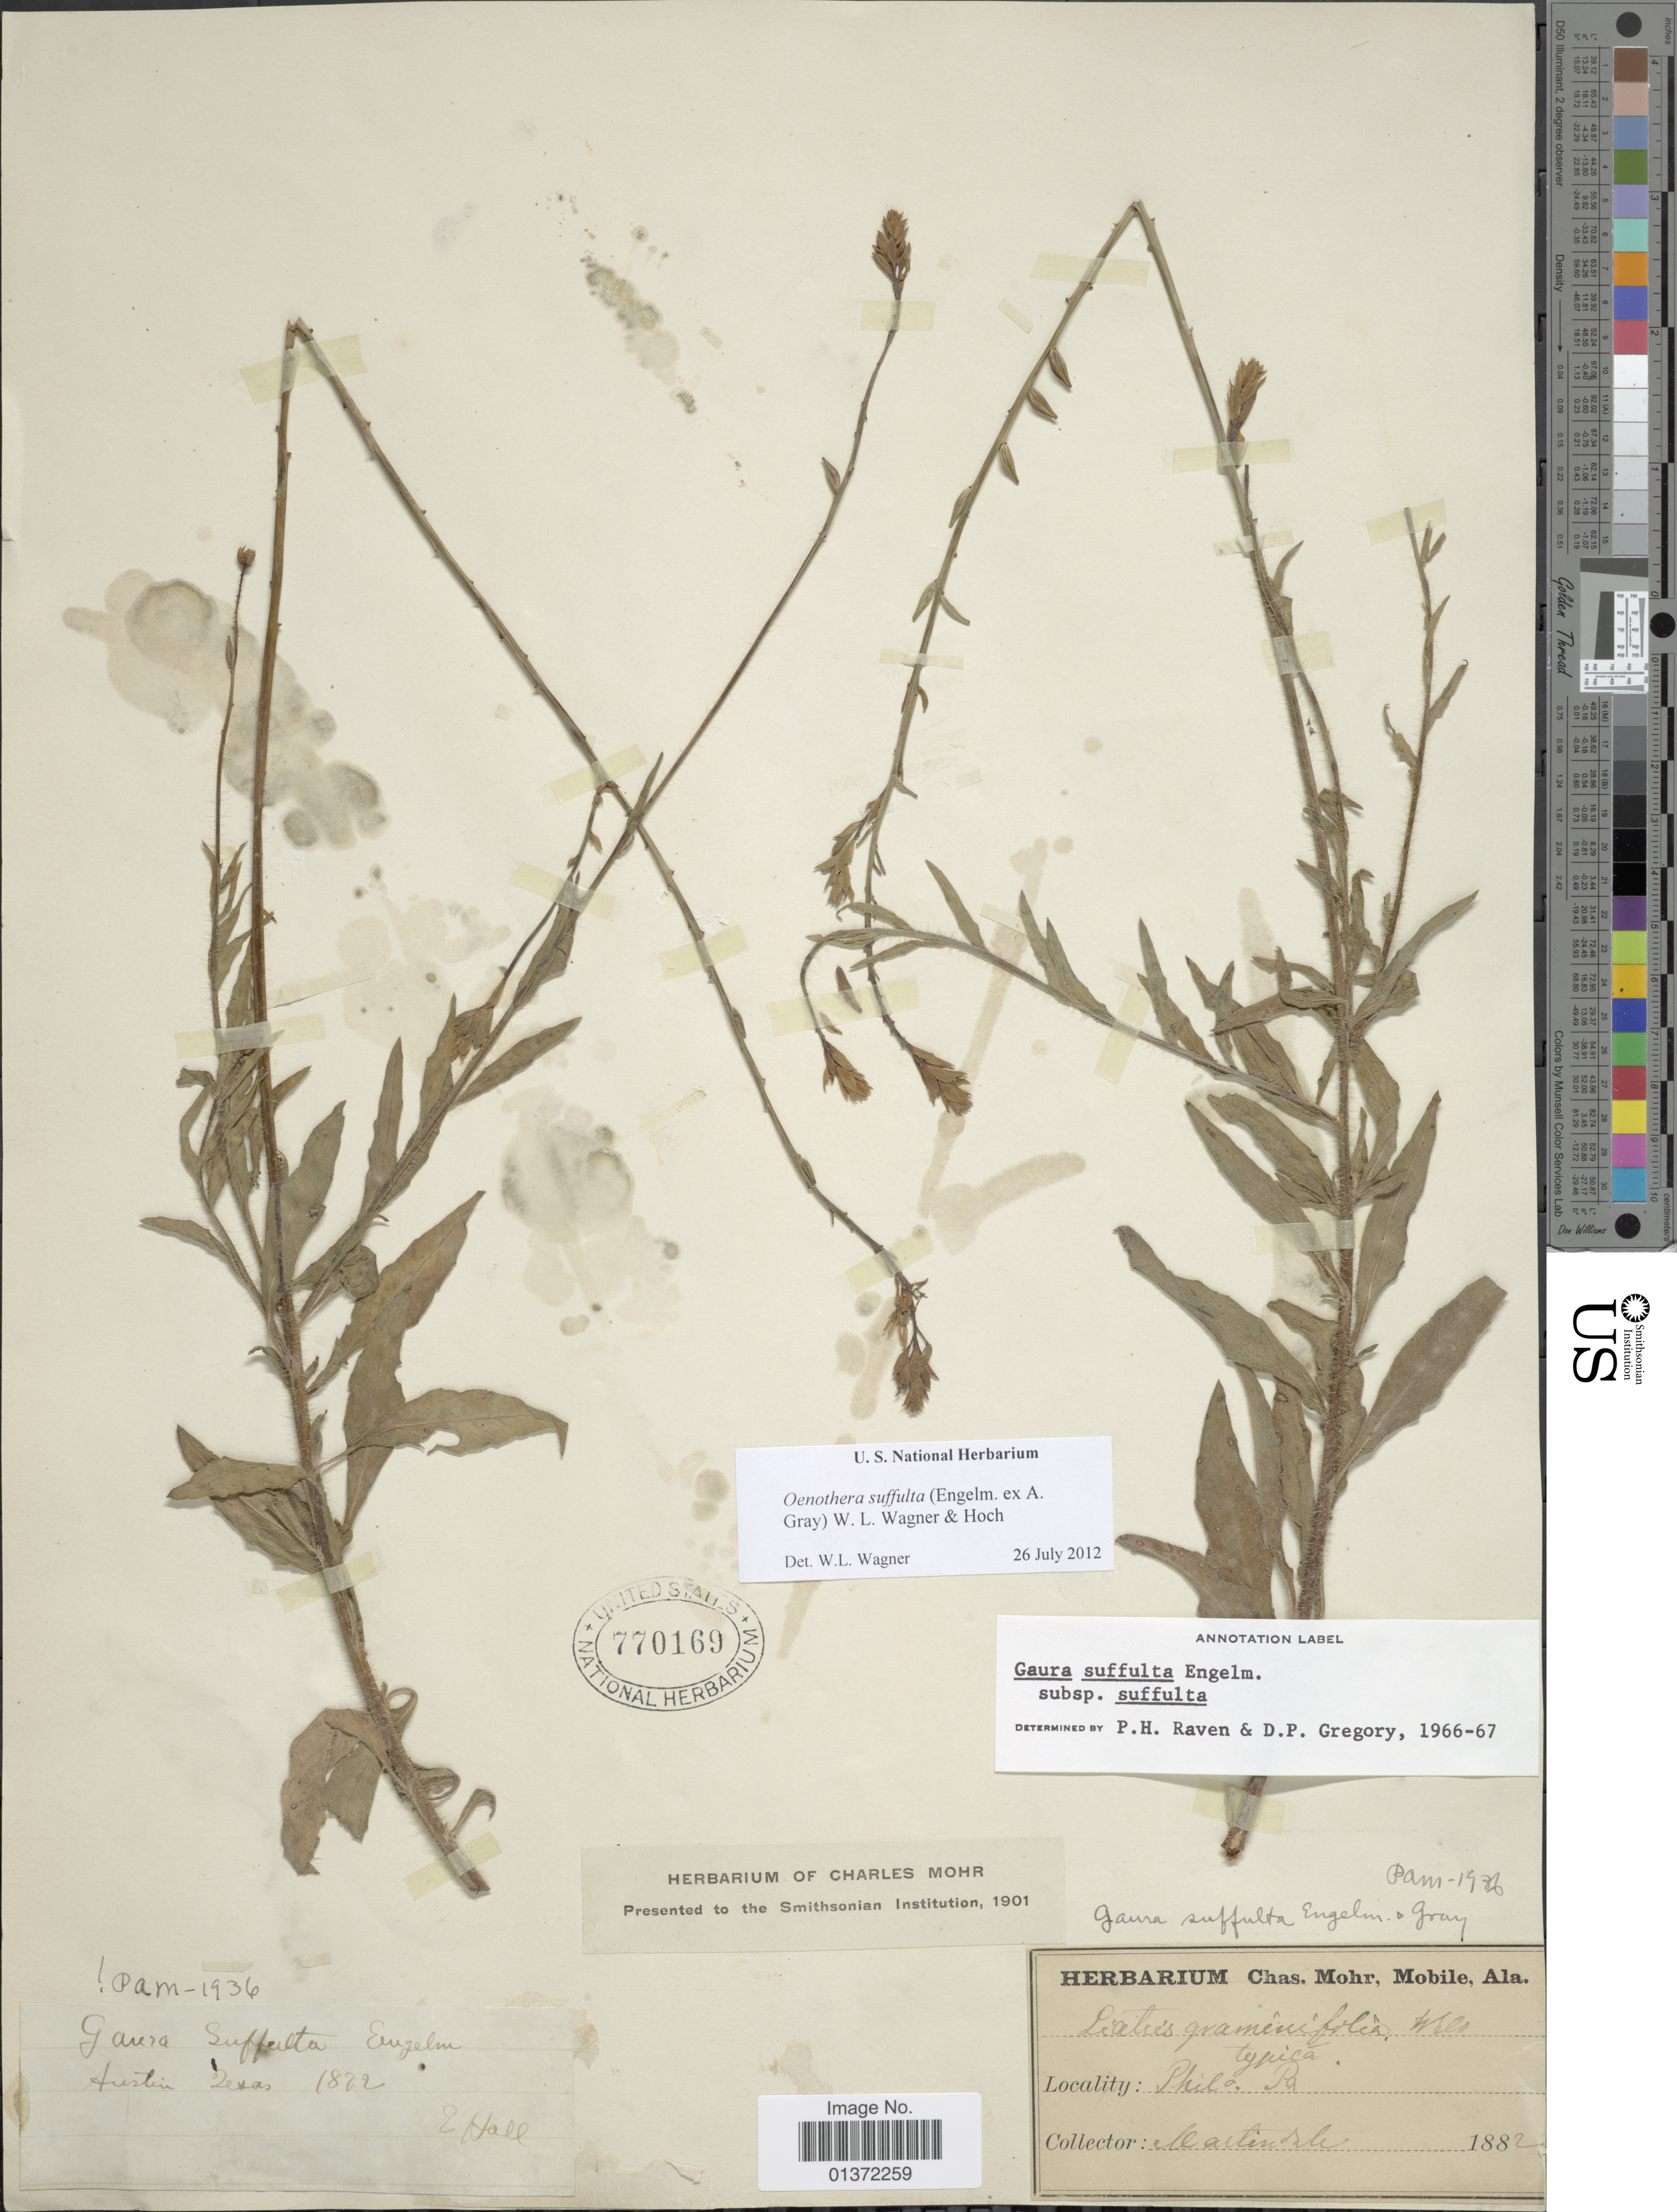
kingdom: Plantae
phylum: Tracheophyta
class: Magnoliopsida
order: Myrtales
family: Onagraceae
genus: Oenothera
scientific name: Oenothera suffulta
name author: (Engelm. ex A. Gray) W.L. Wagner & Hoch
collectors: Martindale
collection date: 1882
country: United States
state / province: Pennsylvania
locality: Phila Pa.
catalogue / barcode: US 770169